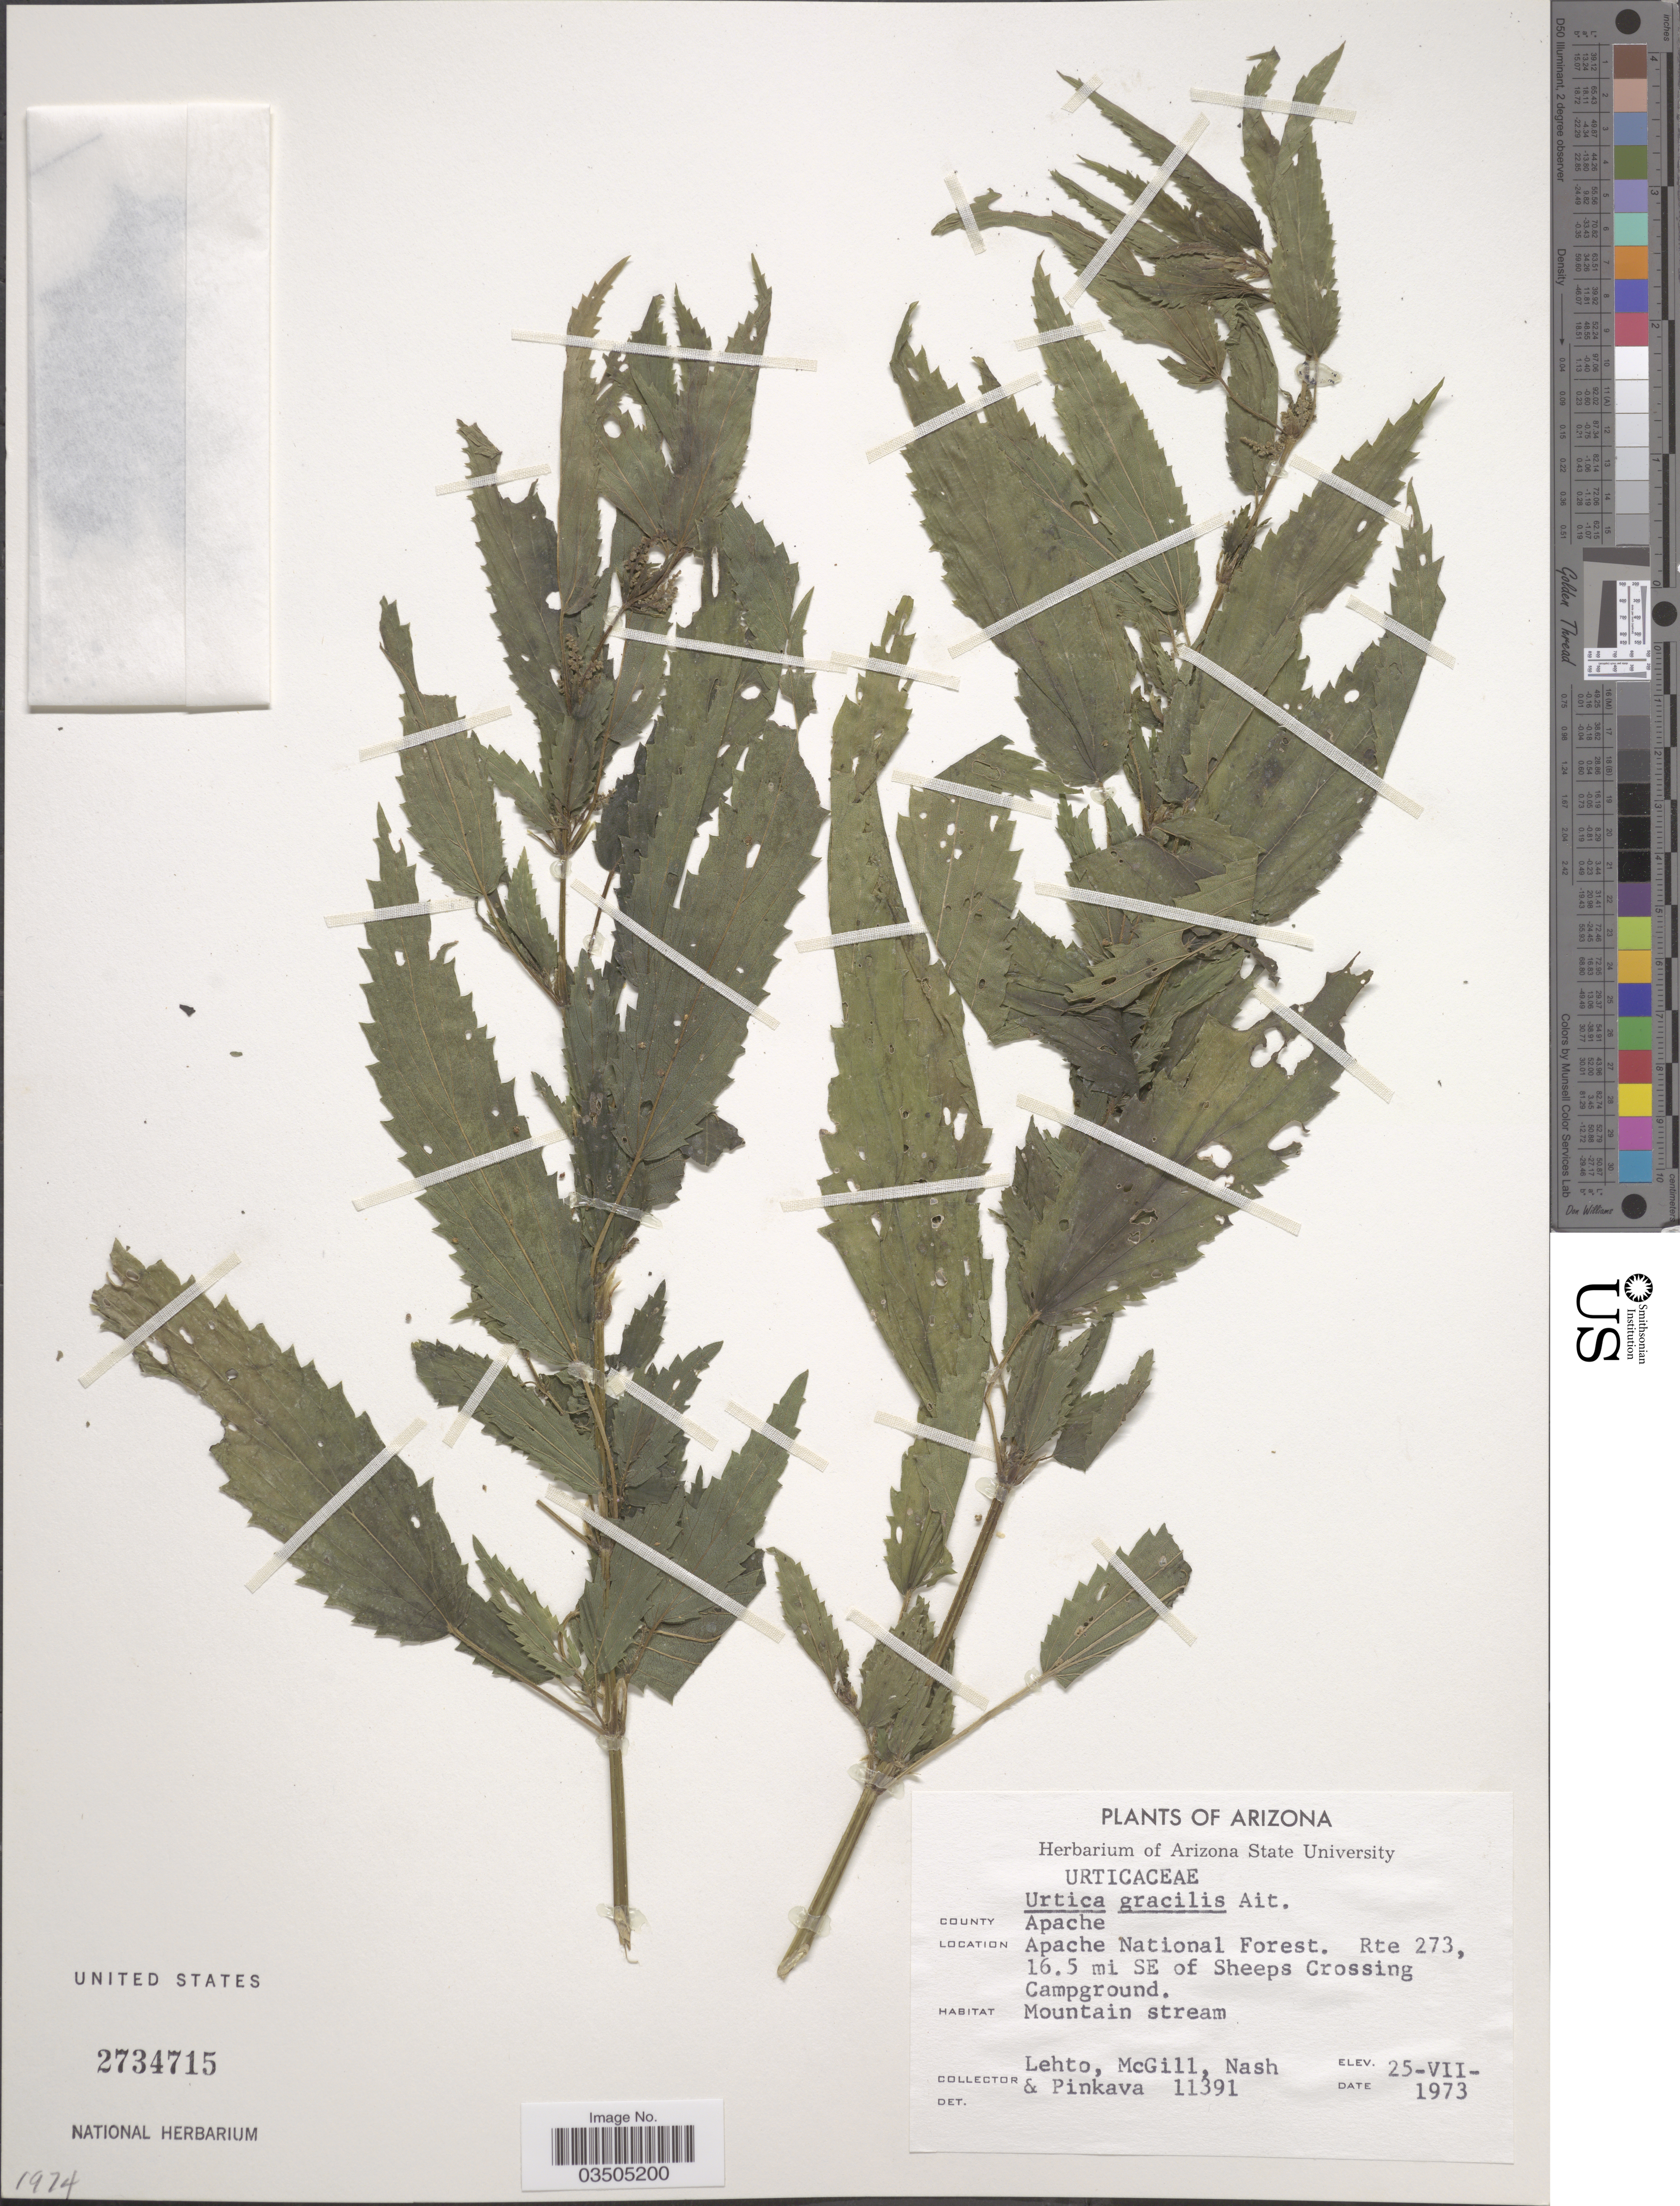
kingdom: Plantae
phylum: Tracheophyta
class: Magnoliopsida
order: Rosales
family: Urticaceae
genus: Urtica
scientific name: Urtica dioica subsp. gracilis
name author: L.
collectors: -. Lehto, -. McGill, -- Nash & -. Pinkava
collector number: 11391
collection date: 1973-07-25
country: United States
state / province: Arizona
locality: County Apache. Apache National Forest. Rte 273, 16.5 mi SE of Sheeps Crossing Campground.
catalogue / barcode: US 2734715